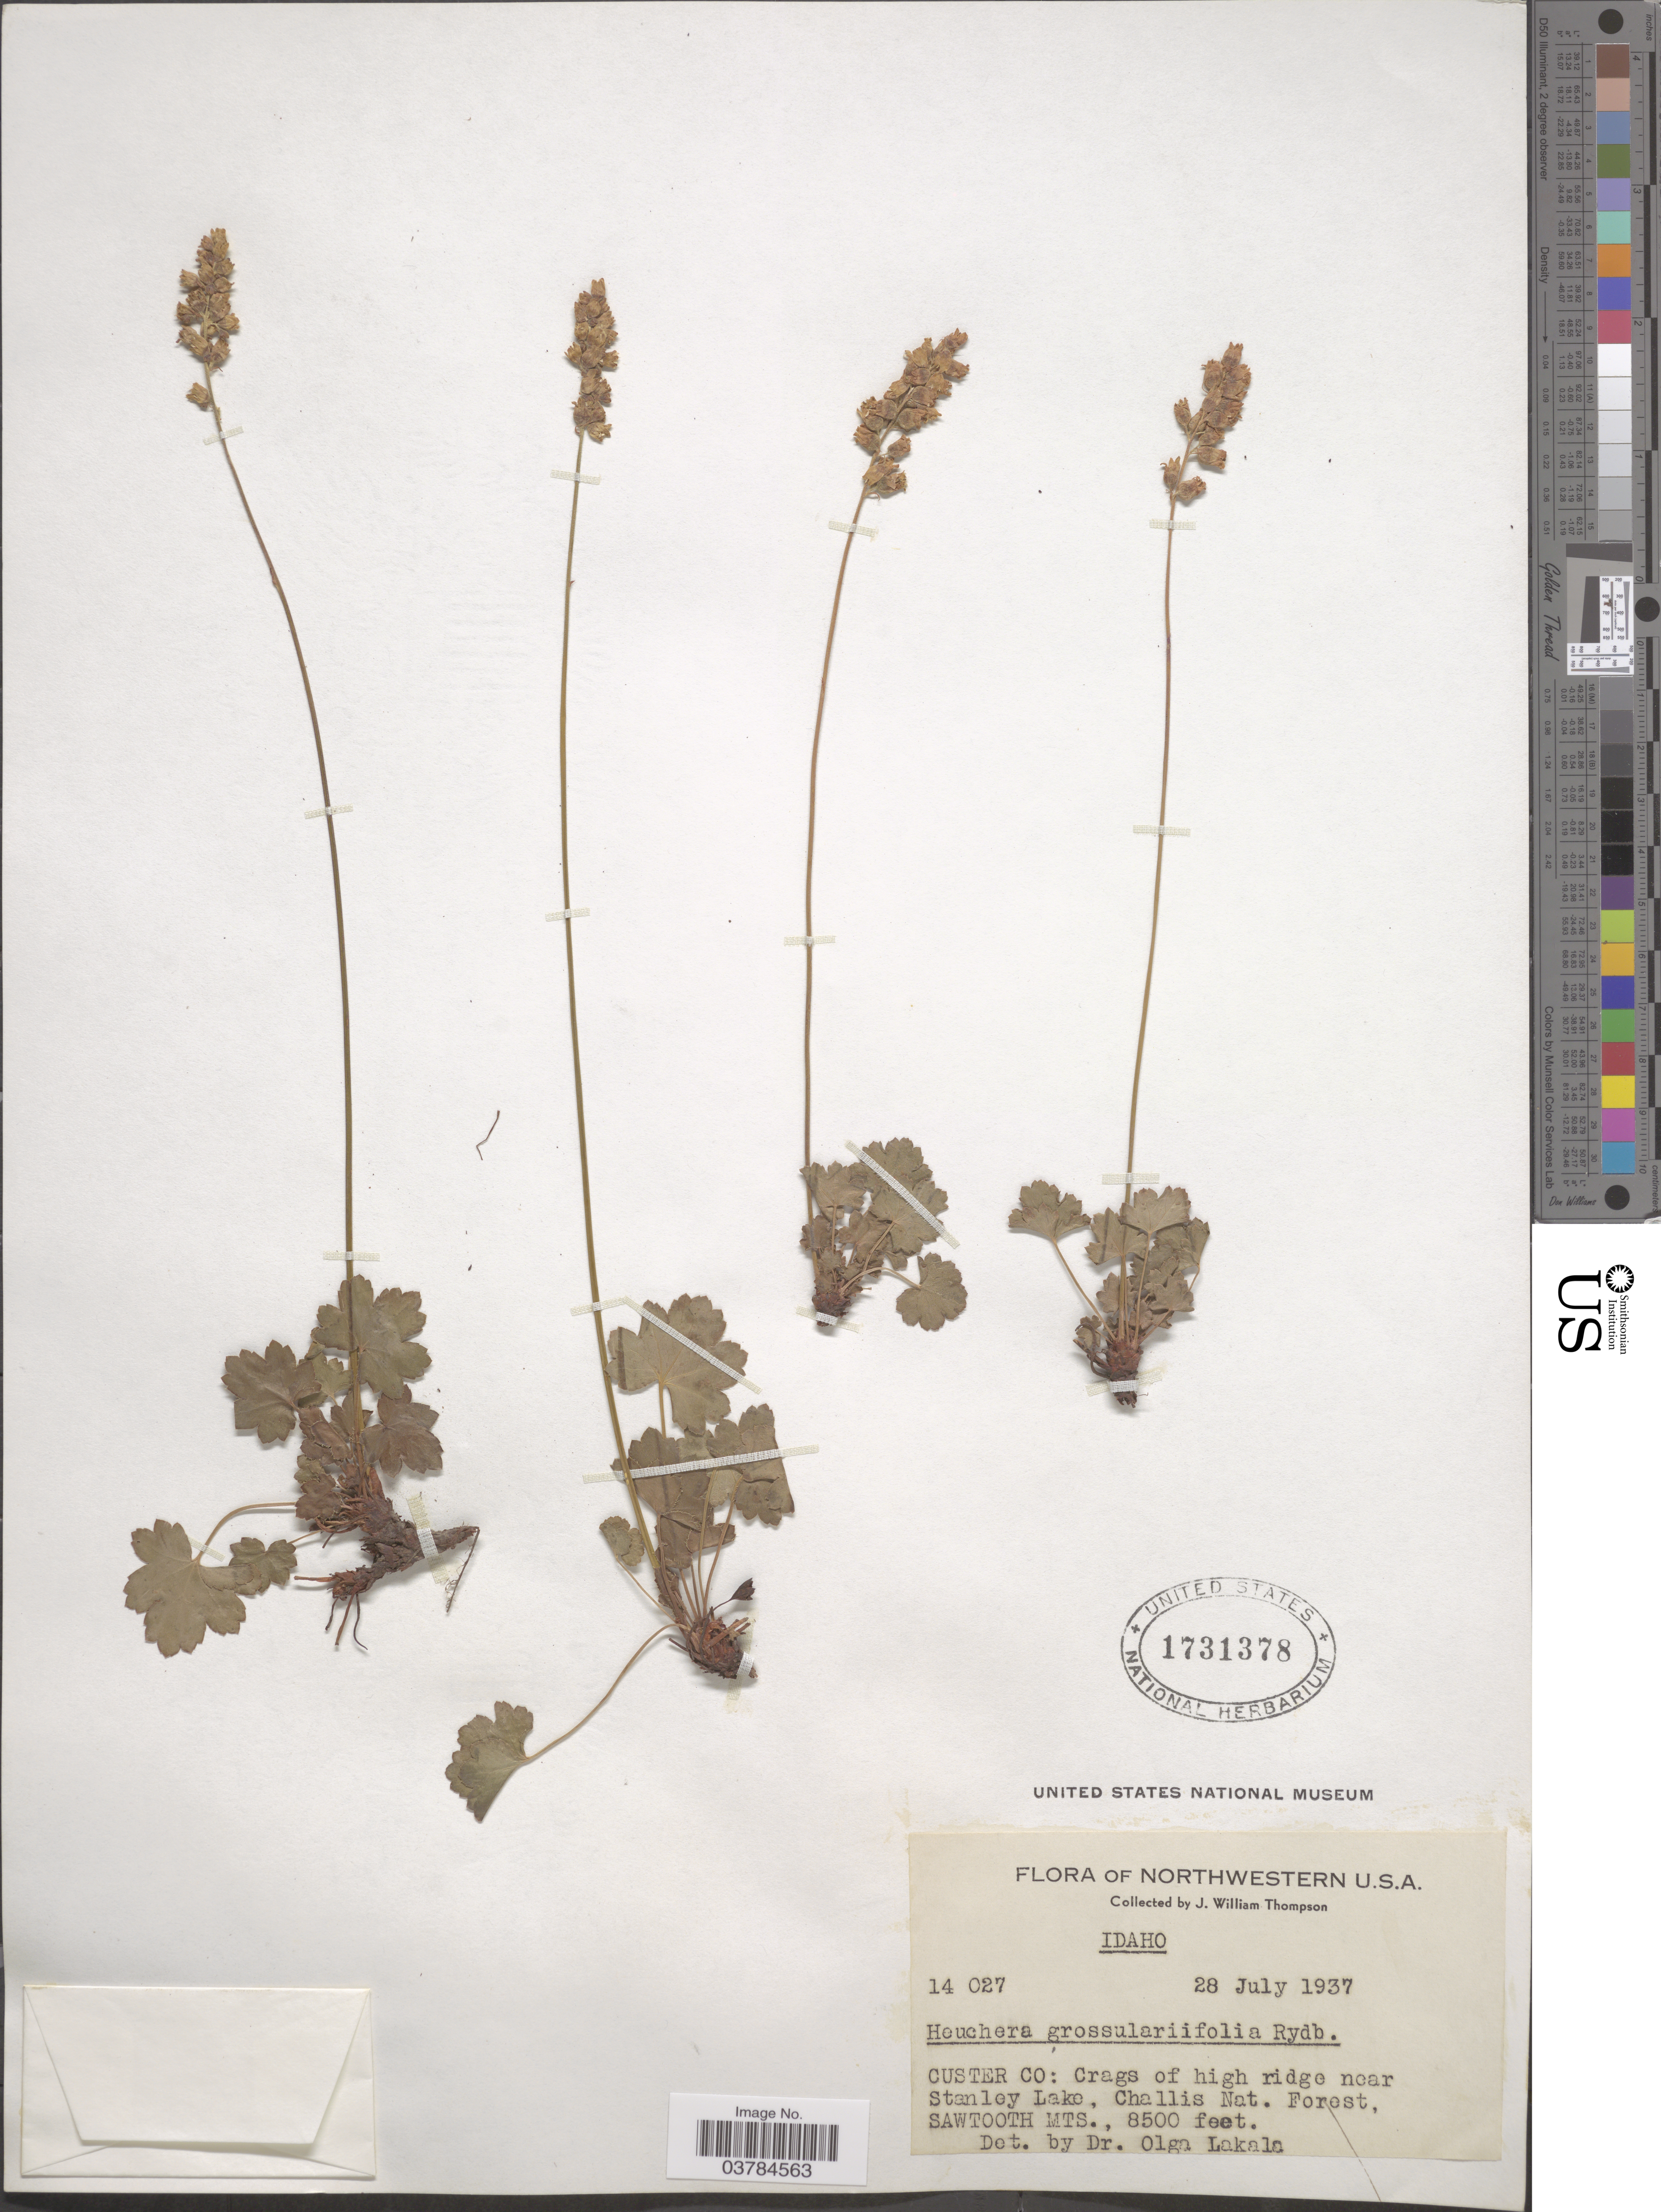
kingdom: Plantae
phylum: Tracheophyta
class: Magnoliopsida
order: Saxifragales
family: Saxifragaceae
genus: Heuchera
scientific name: Heuchera grossulariifolia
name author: Rydb.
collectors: J. W. Thompson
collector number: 14027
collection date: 1937-07-28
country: United States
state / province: Idaho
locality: Northwestern U.S.A. Custer Co: Crags on high ridge near Stanley Lake, Challis Nat. Forest. Sawtoot Mts.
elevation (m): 2591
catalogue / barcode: US 1731378